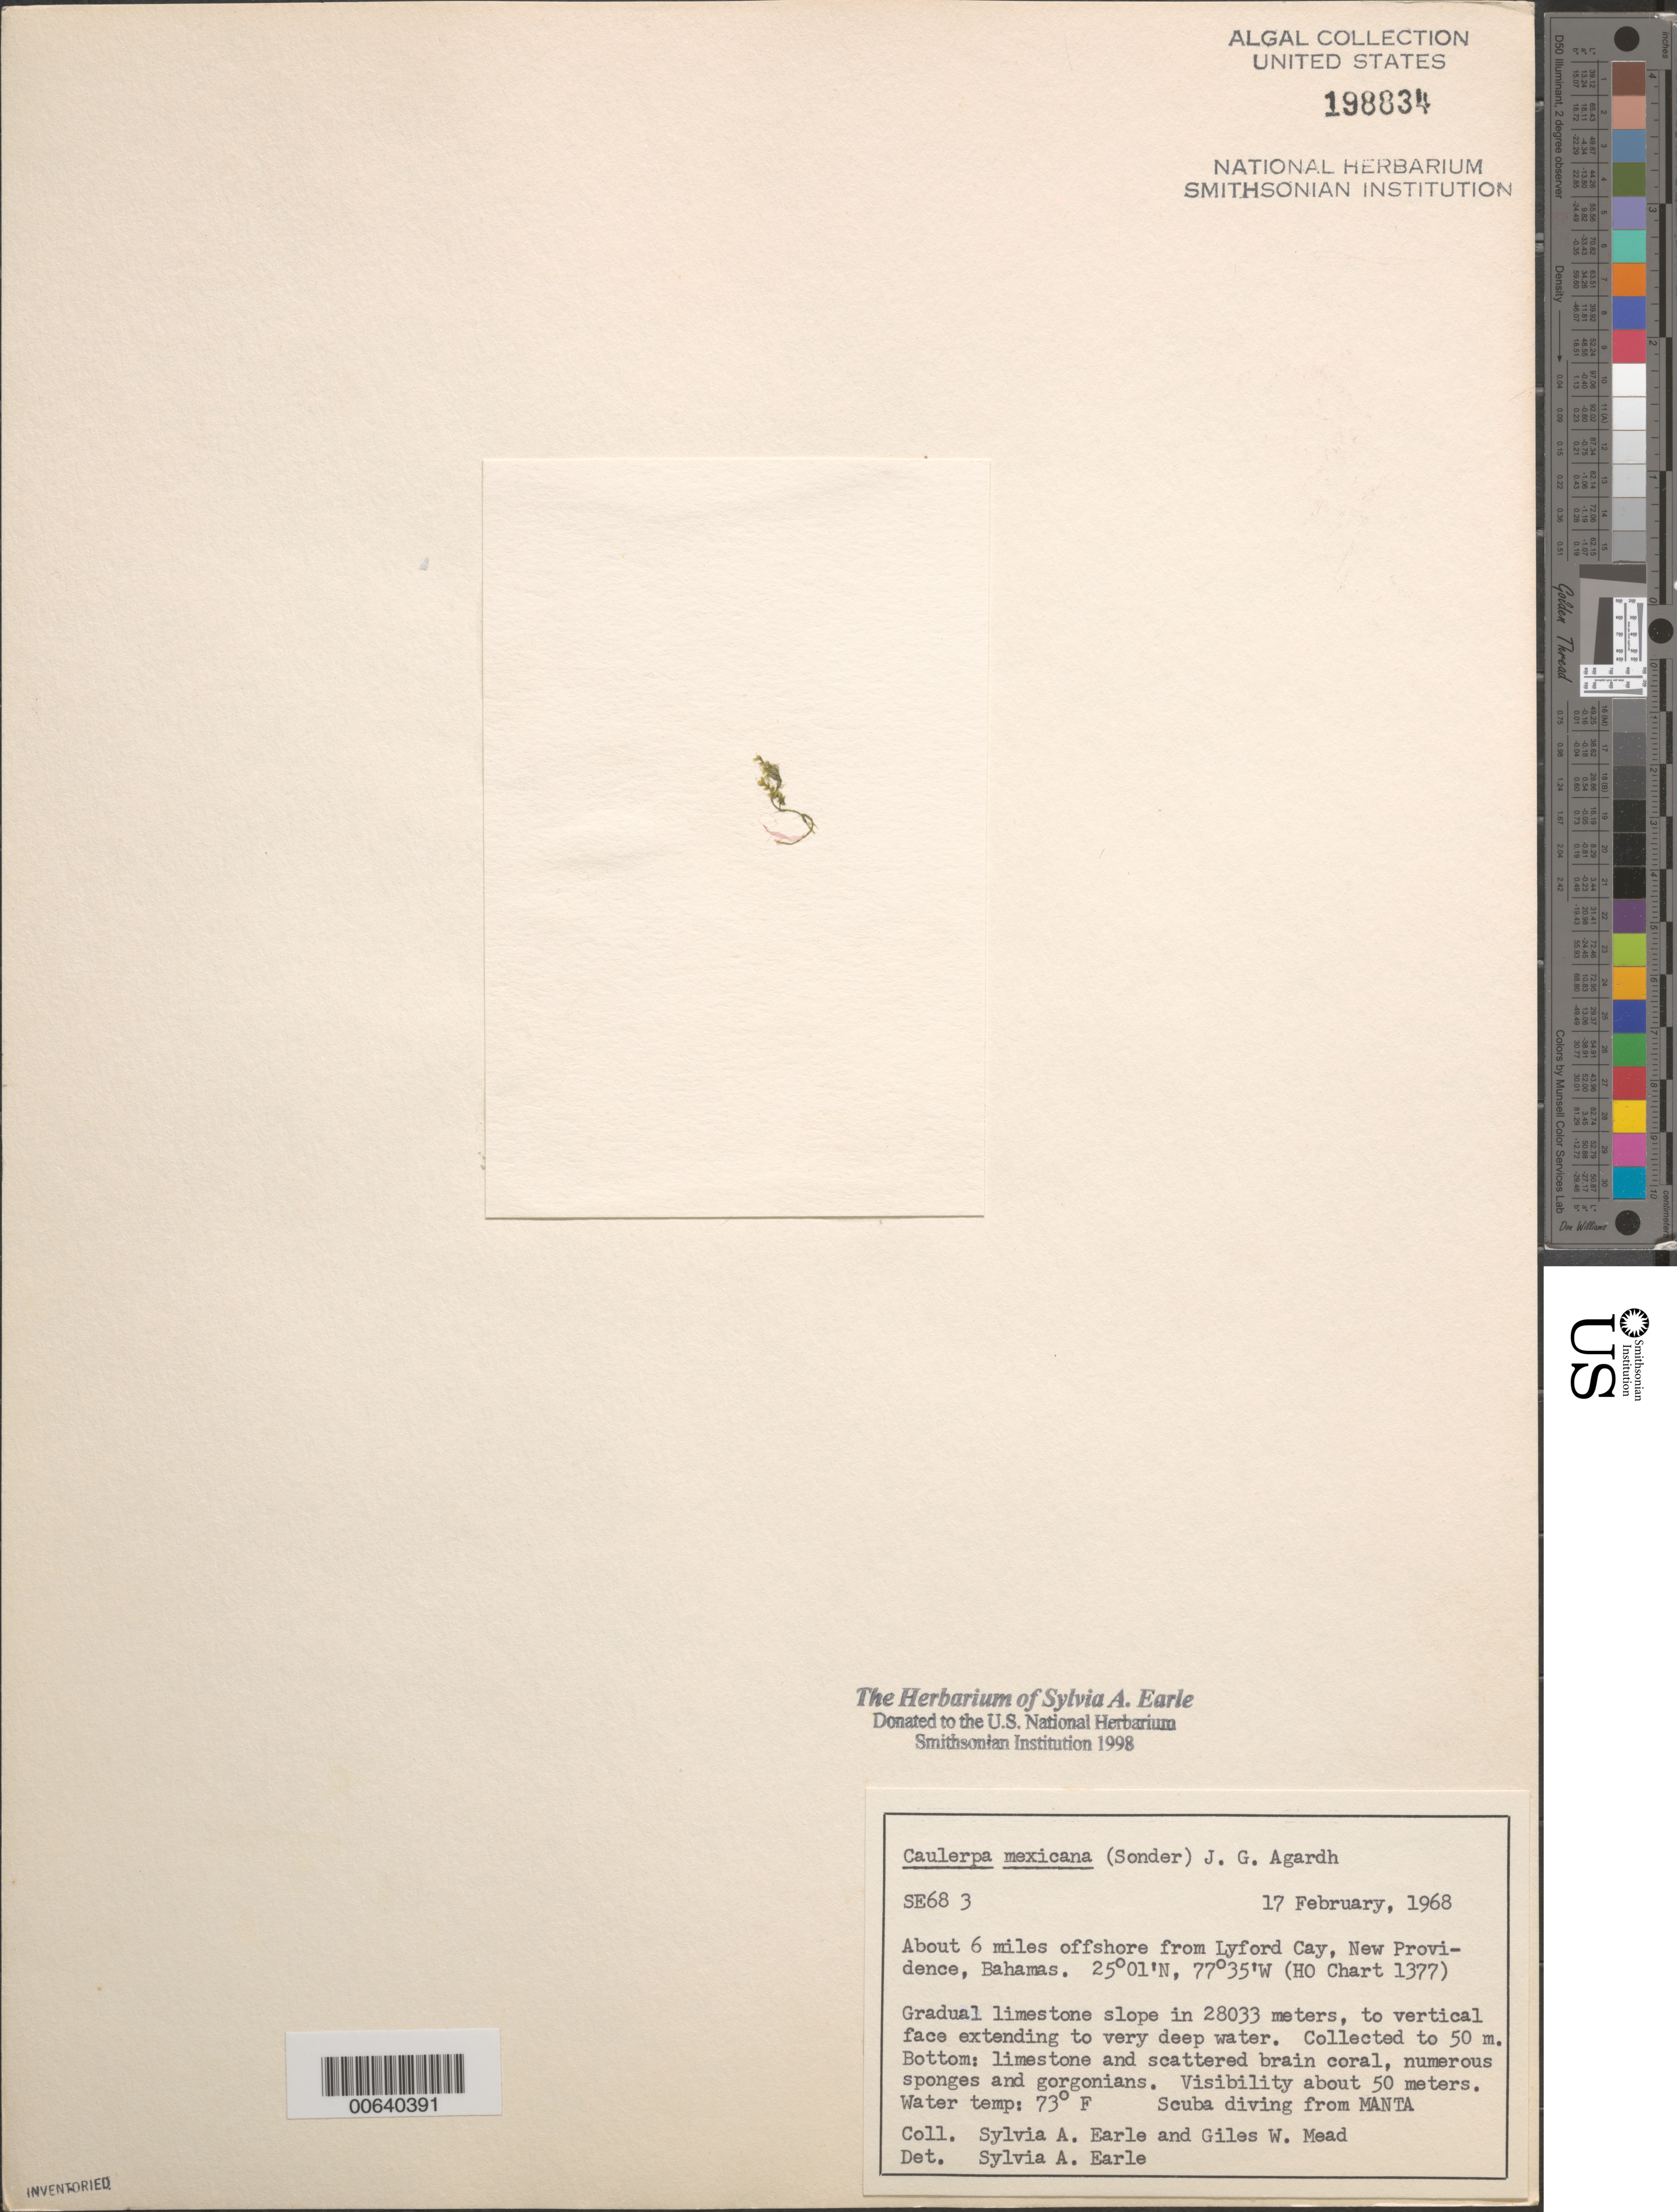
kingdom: Plantae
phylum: Chlorophyta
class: Ulvophyceae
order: Bryopsidales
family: Caulerpaceae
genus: Caulerpa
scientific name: Caulerpa mexicana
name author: Sond. ex Kütz.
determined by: Earle, S. A.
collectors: S. A. Earle & G. W. Mead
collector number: Se 683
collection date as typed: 17 Feb 1968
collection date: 1968-02-17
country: Bahamas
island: New Providence Island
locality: Ca. 6 miles off Lyford Cay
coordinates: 25 01' N, 77 35' W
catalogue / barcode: US 198834